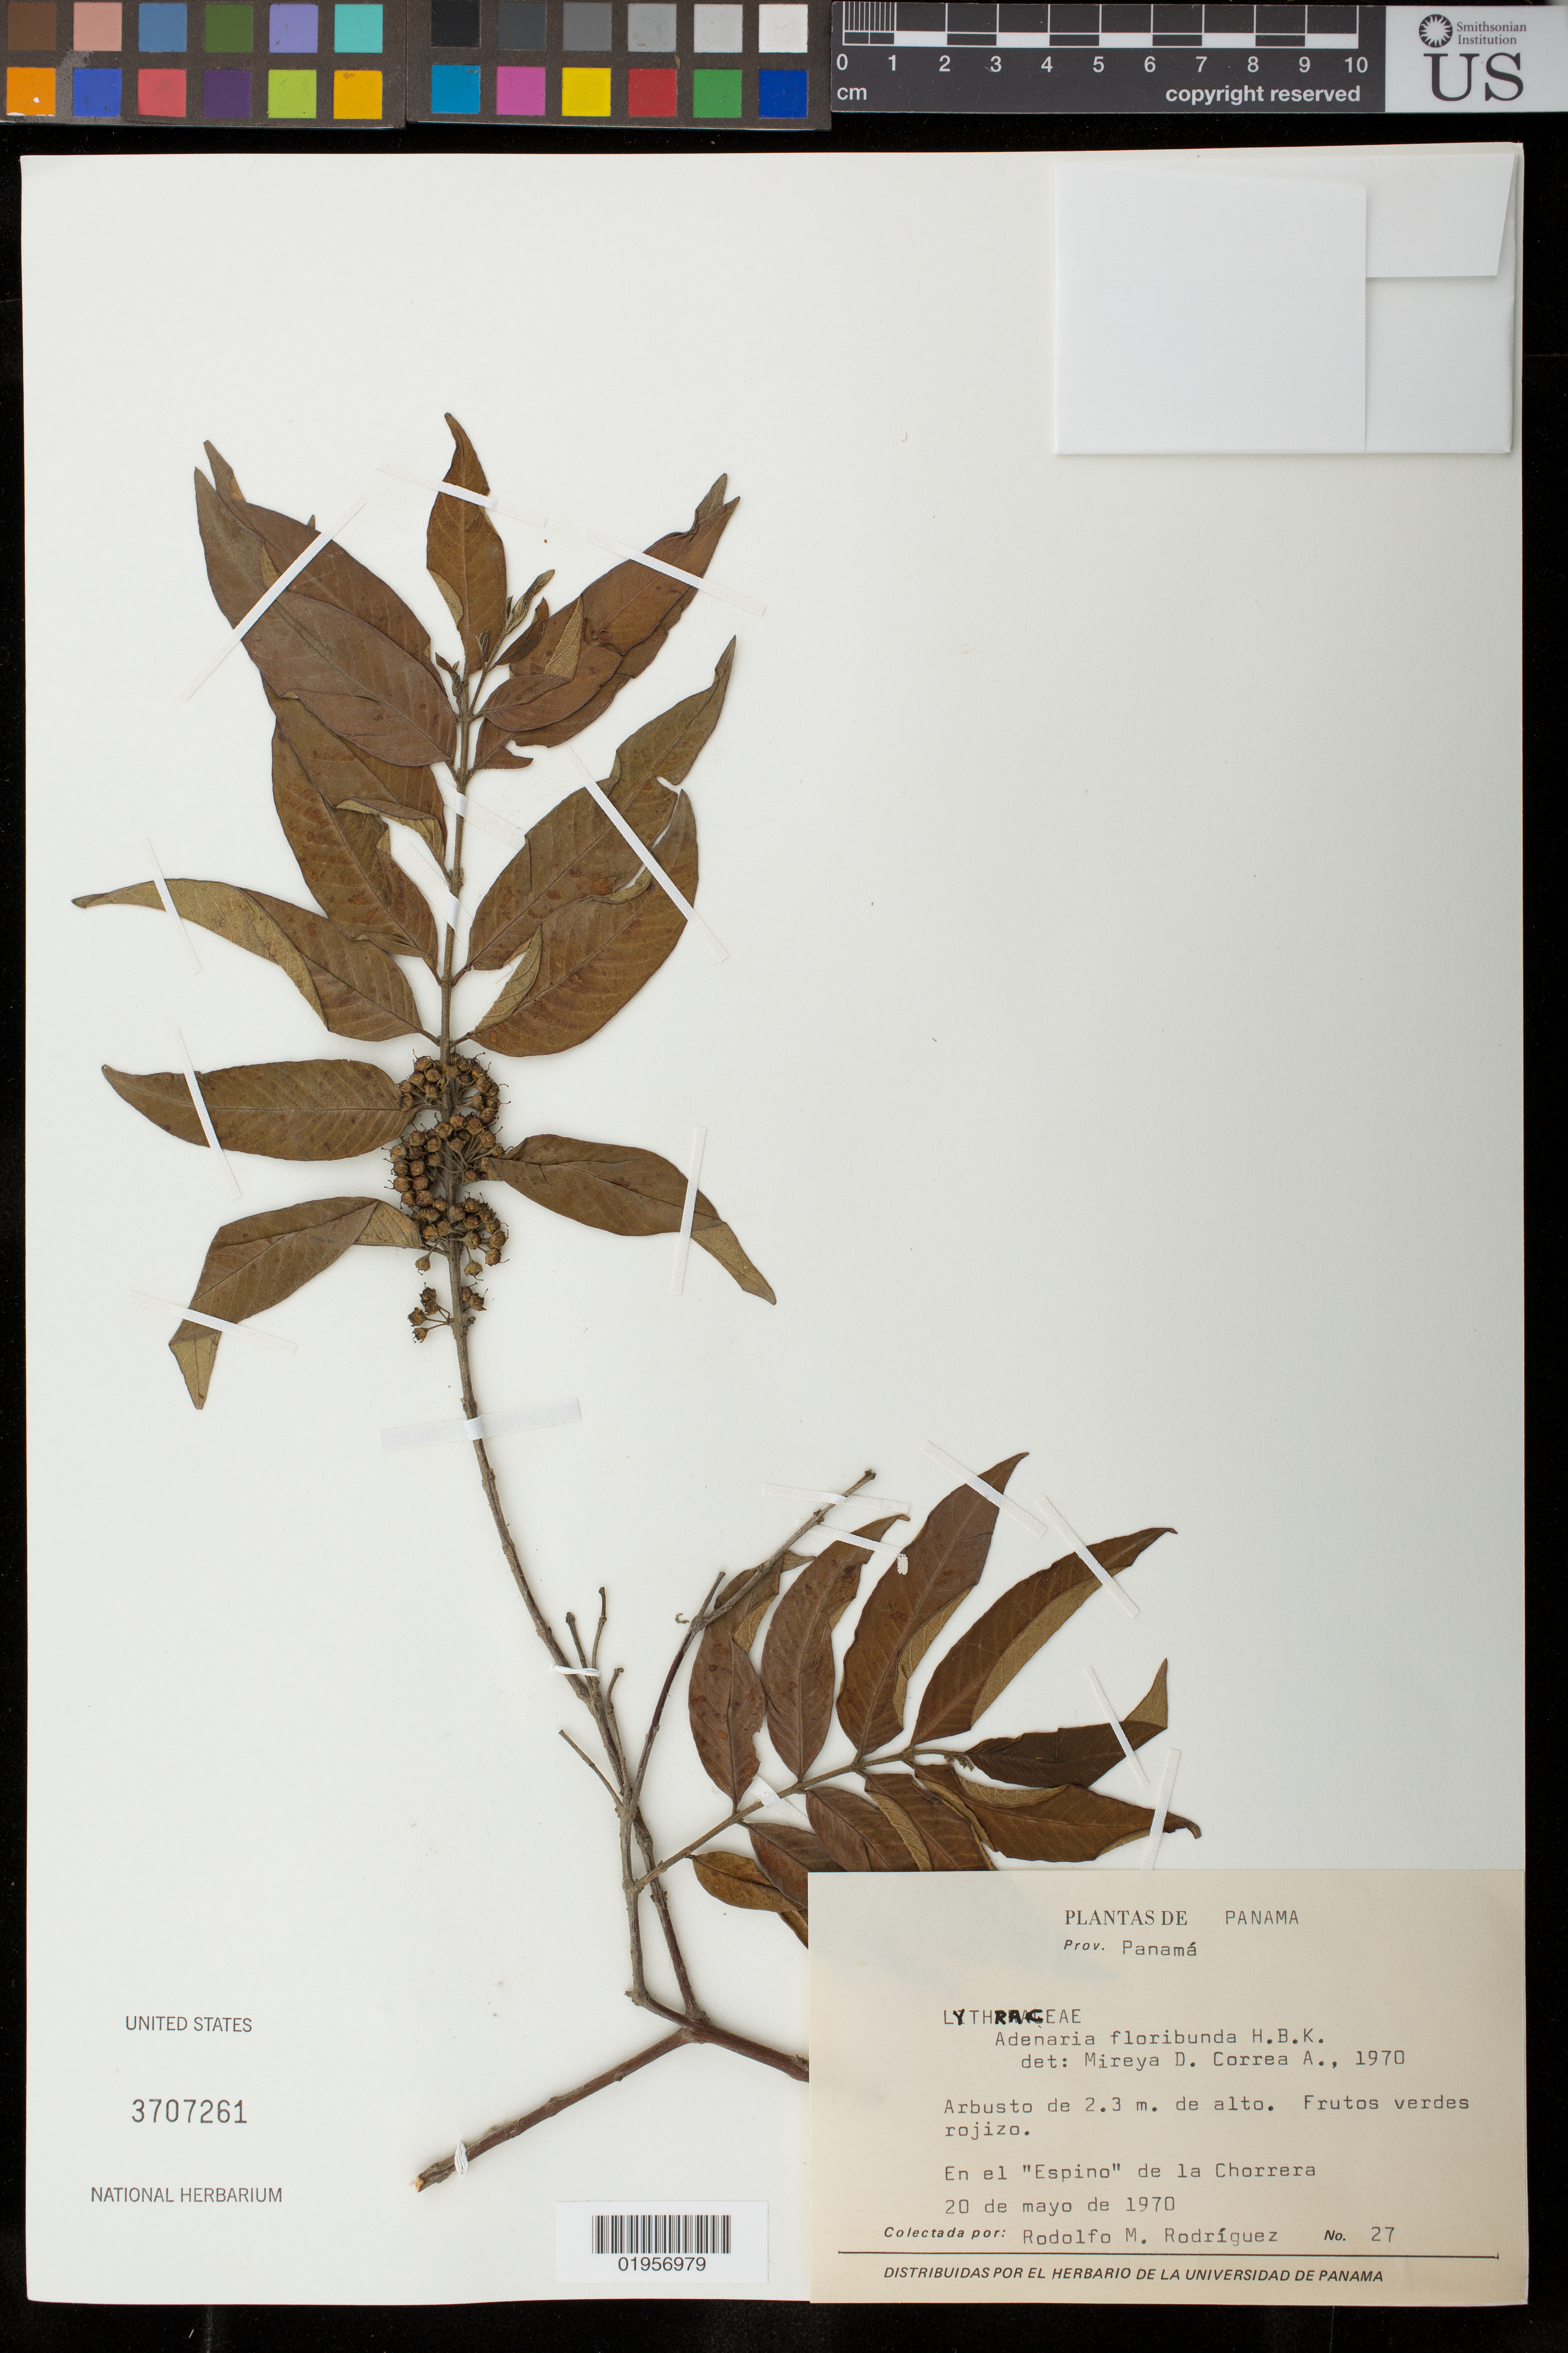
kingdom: Plantae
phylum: Tracheophyta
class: Magnoliopsida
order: Myrtales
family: Lythraceae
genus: Adenaria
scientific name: Adenaria floribunda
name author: Kunth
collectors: R. Rodríguez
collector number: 27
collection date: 1970-05-20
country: Panama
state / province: Panamá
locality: Prov. Panamá. En el "Espino" de la Chorrera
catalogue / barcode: US 3707261